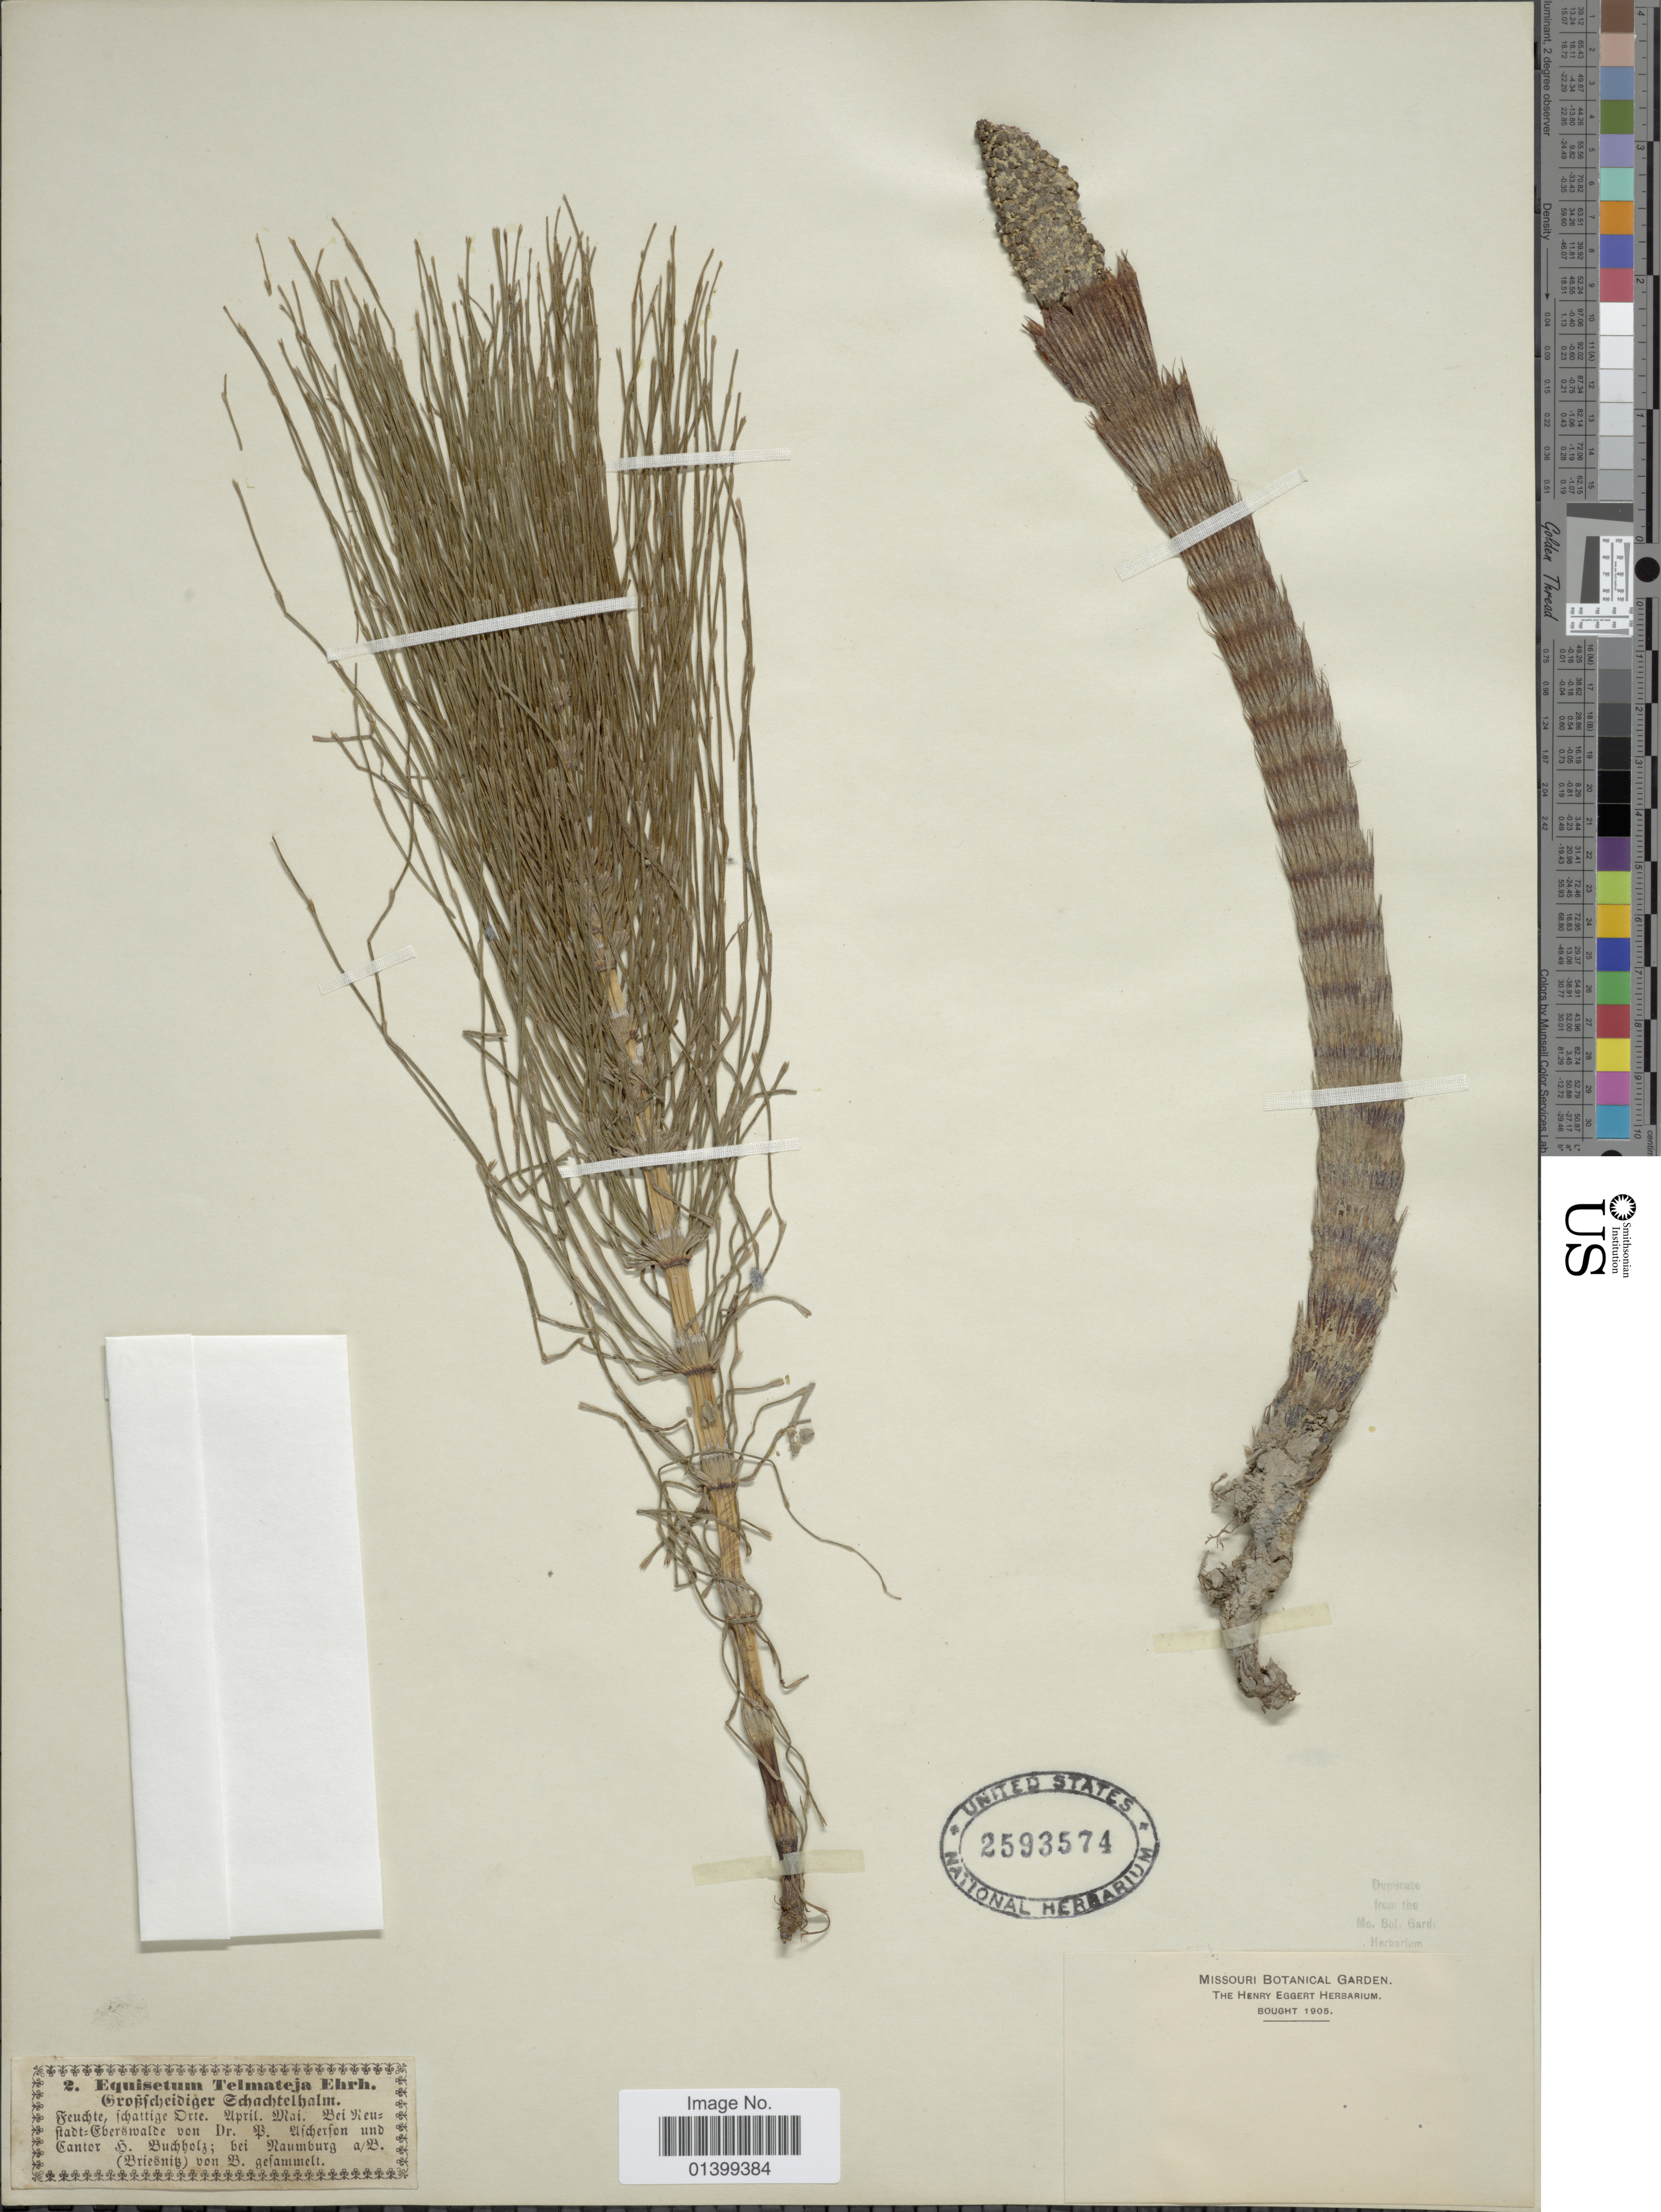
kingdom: Plantae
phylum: Tracheophyta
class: Polypodiopsida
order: Equisetales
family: Equisetaceae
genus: Equisetum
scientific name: Equisetum telmateia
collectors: C. Buchholz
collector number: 2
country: Germany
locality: Groklcheidiger Schachtelhalm, Feuchte, ichattige Drte. Bei Reu-stadt=Oberswalde von Dr. B. Ufcherfon; bei Naumburg a/B. [interpreted]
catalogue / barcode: US 2593574